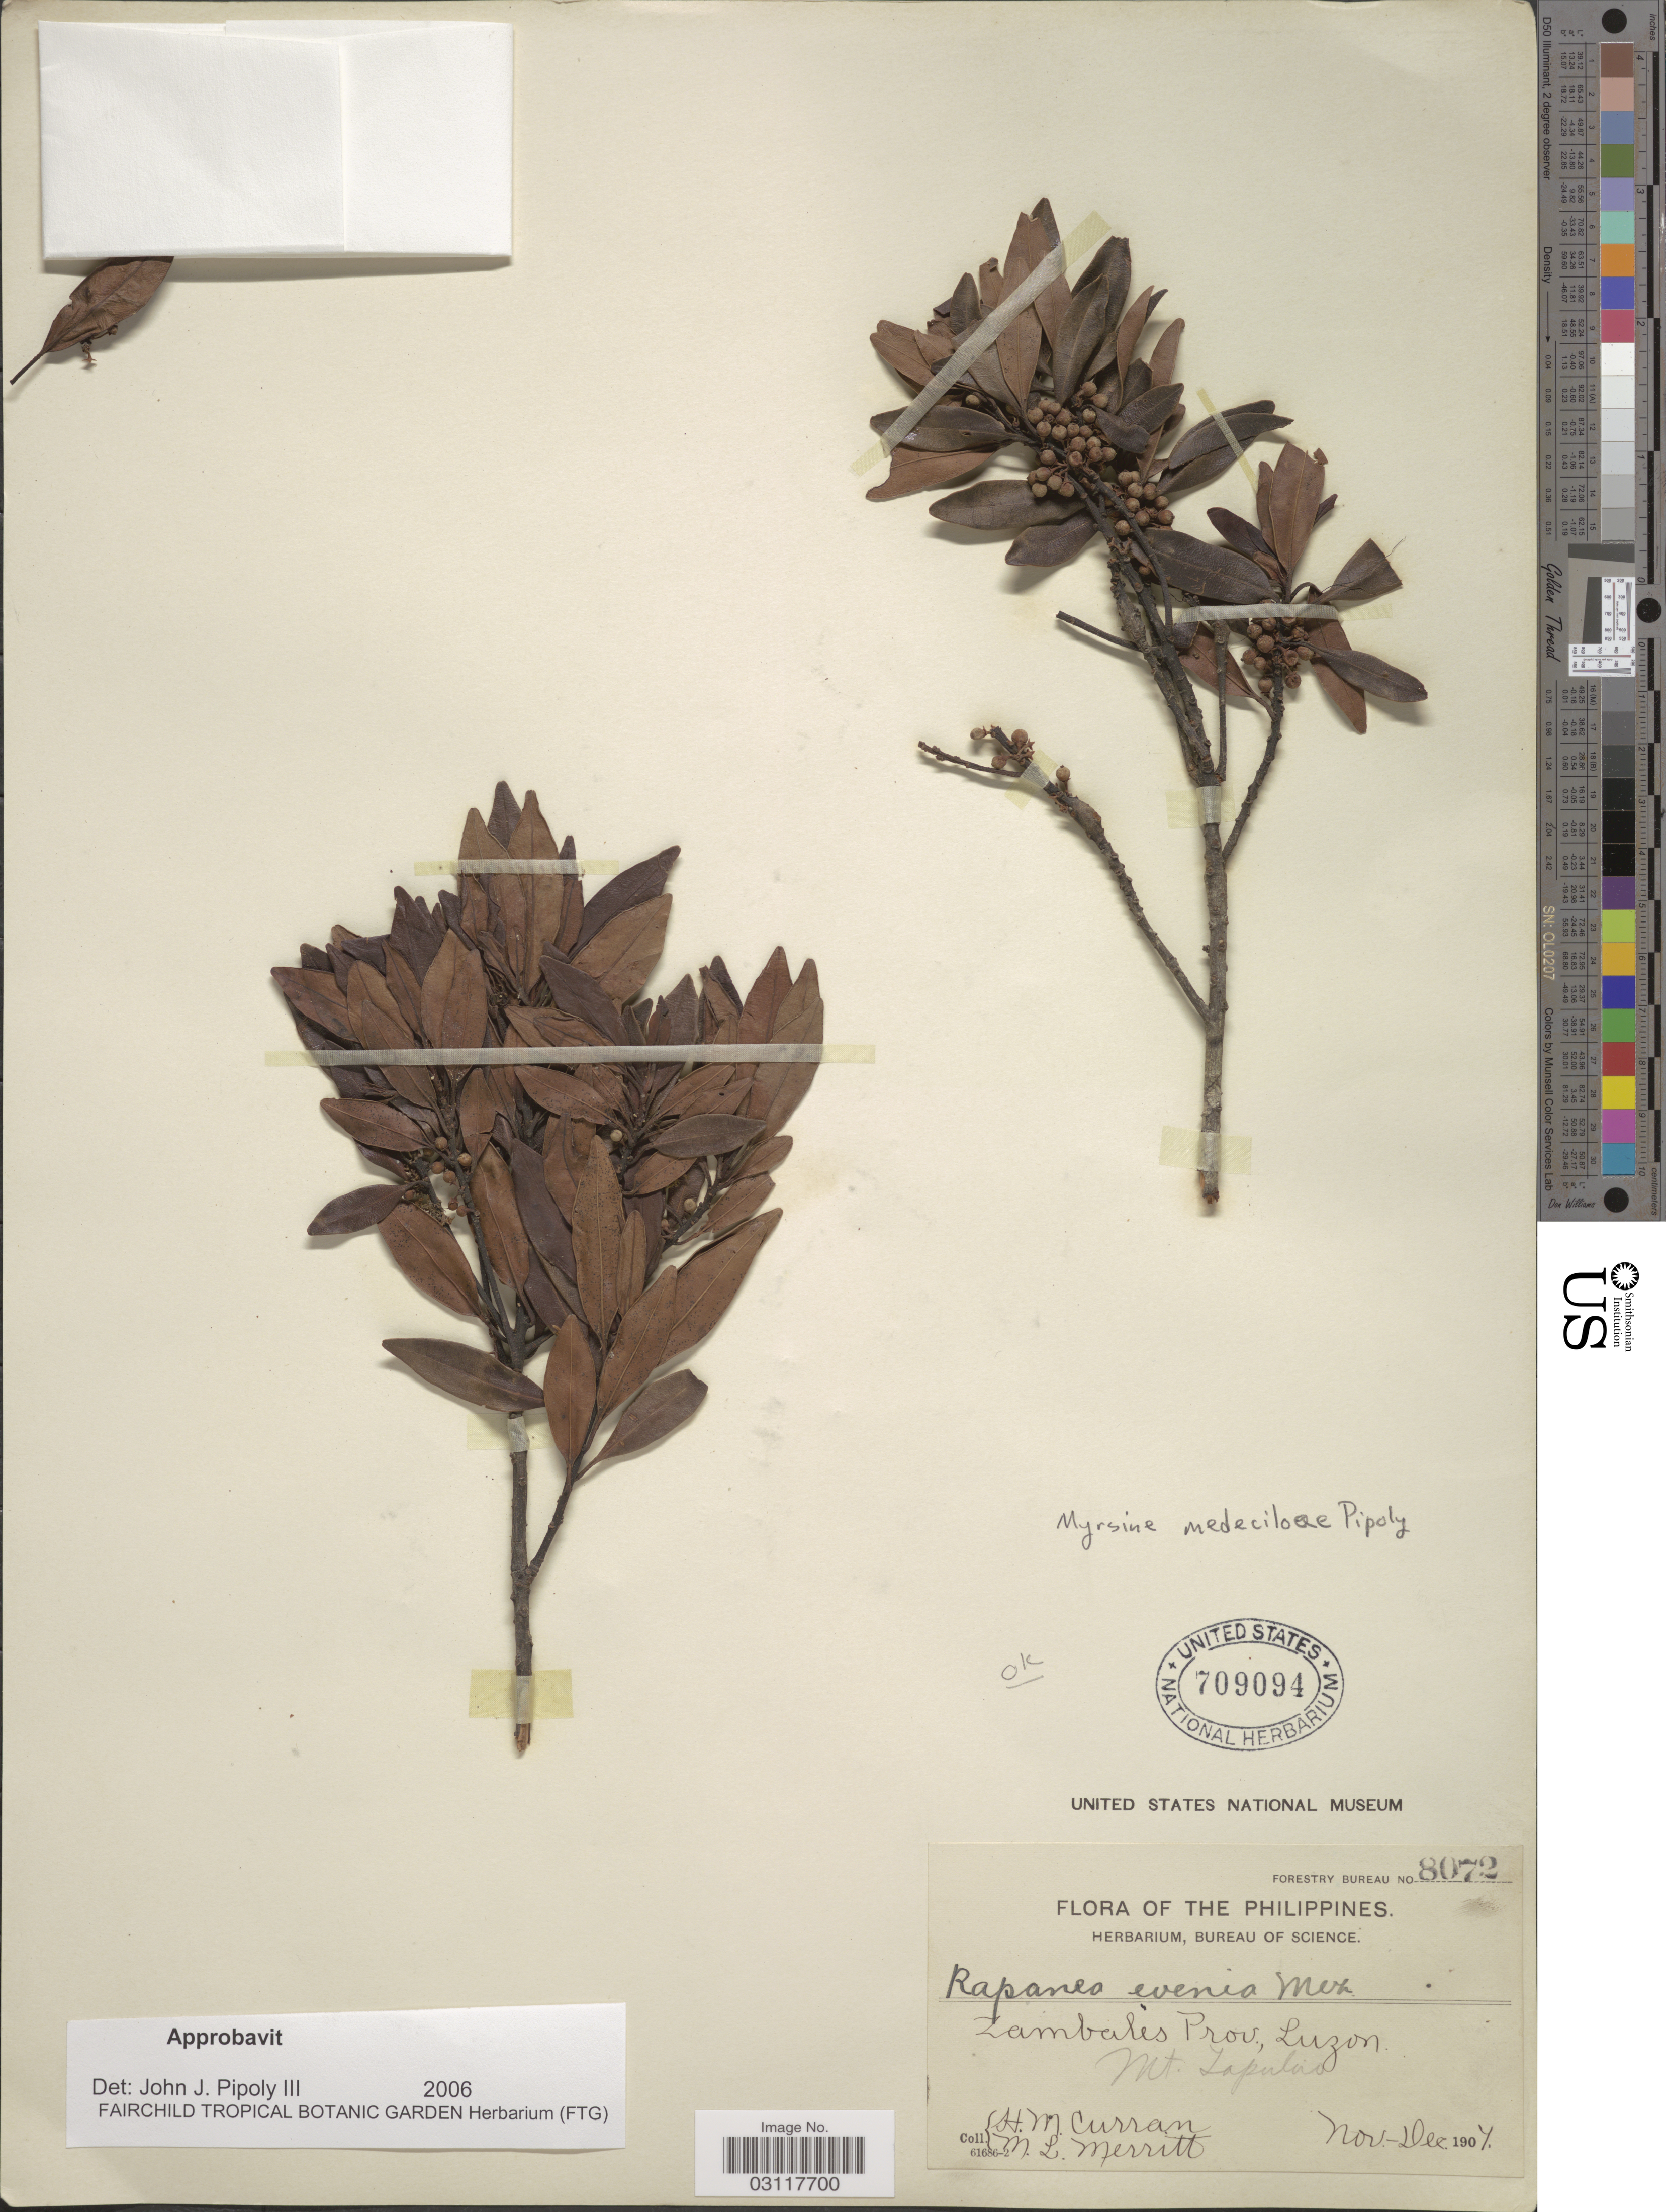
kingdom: Plantae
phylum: Tracheophyta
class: Magnoliopsida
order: Ericales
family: Primulaceae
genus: Myrsine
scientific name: Myrsine medeciloae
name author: Pipoly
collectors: H. M. Curran & M. L. Merritt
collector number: Forestry Bureau 8072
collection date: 1907-11/1907-12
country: Philippines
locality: Zambales, Prov. Luzon, Mt. Zapulao.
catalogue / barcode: US 709094